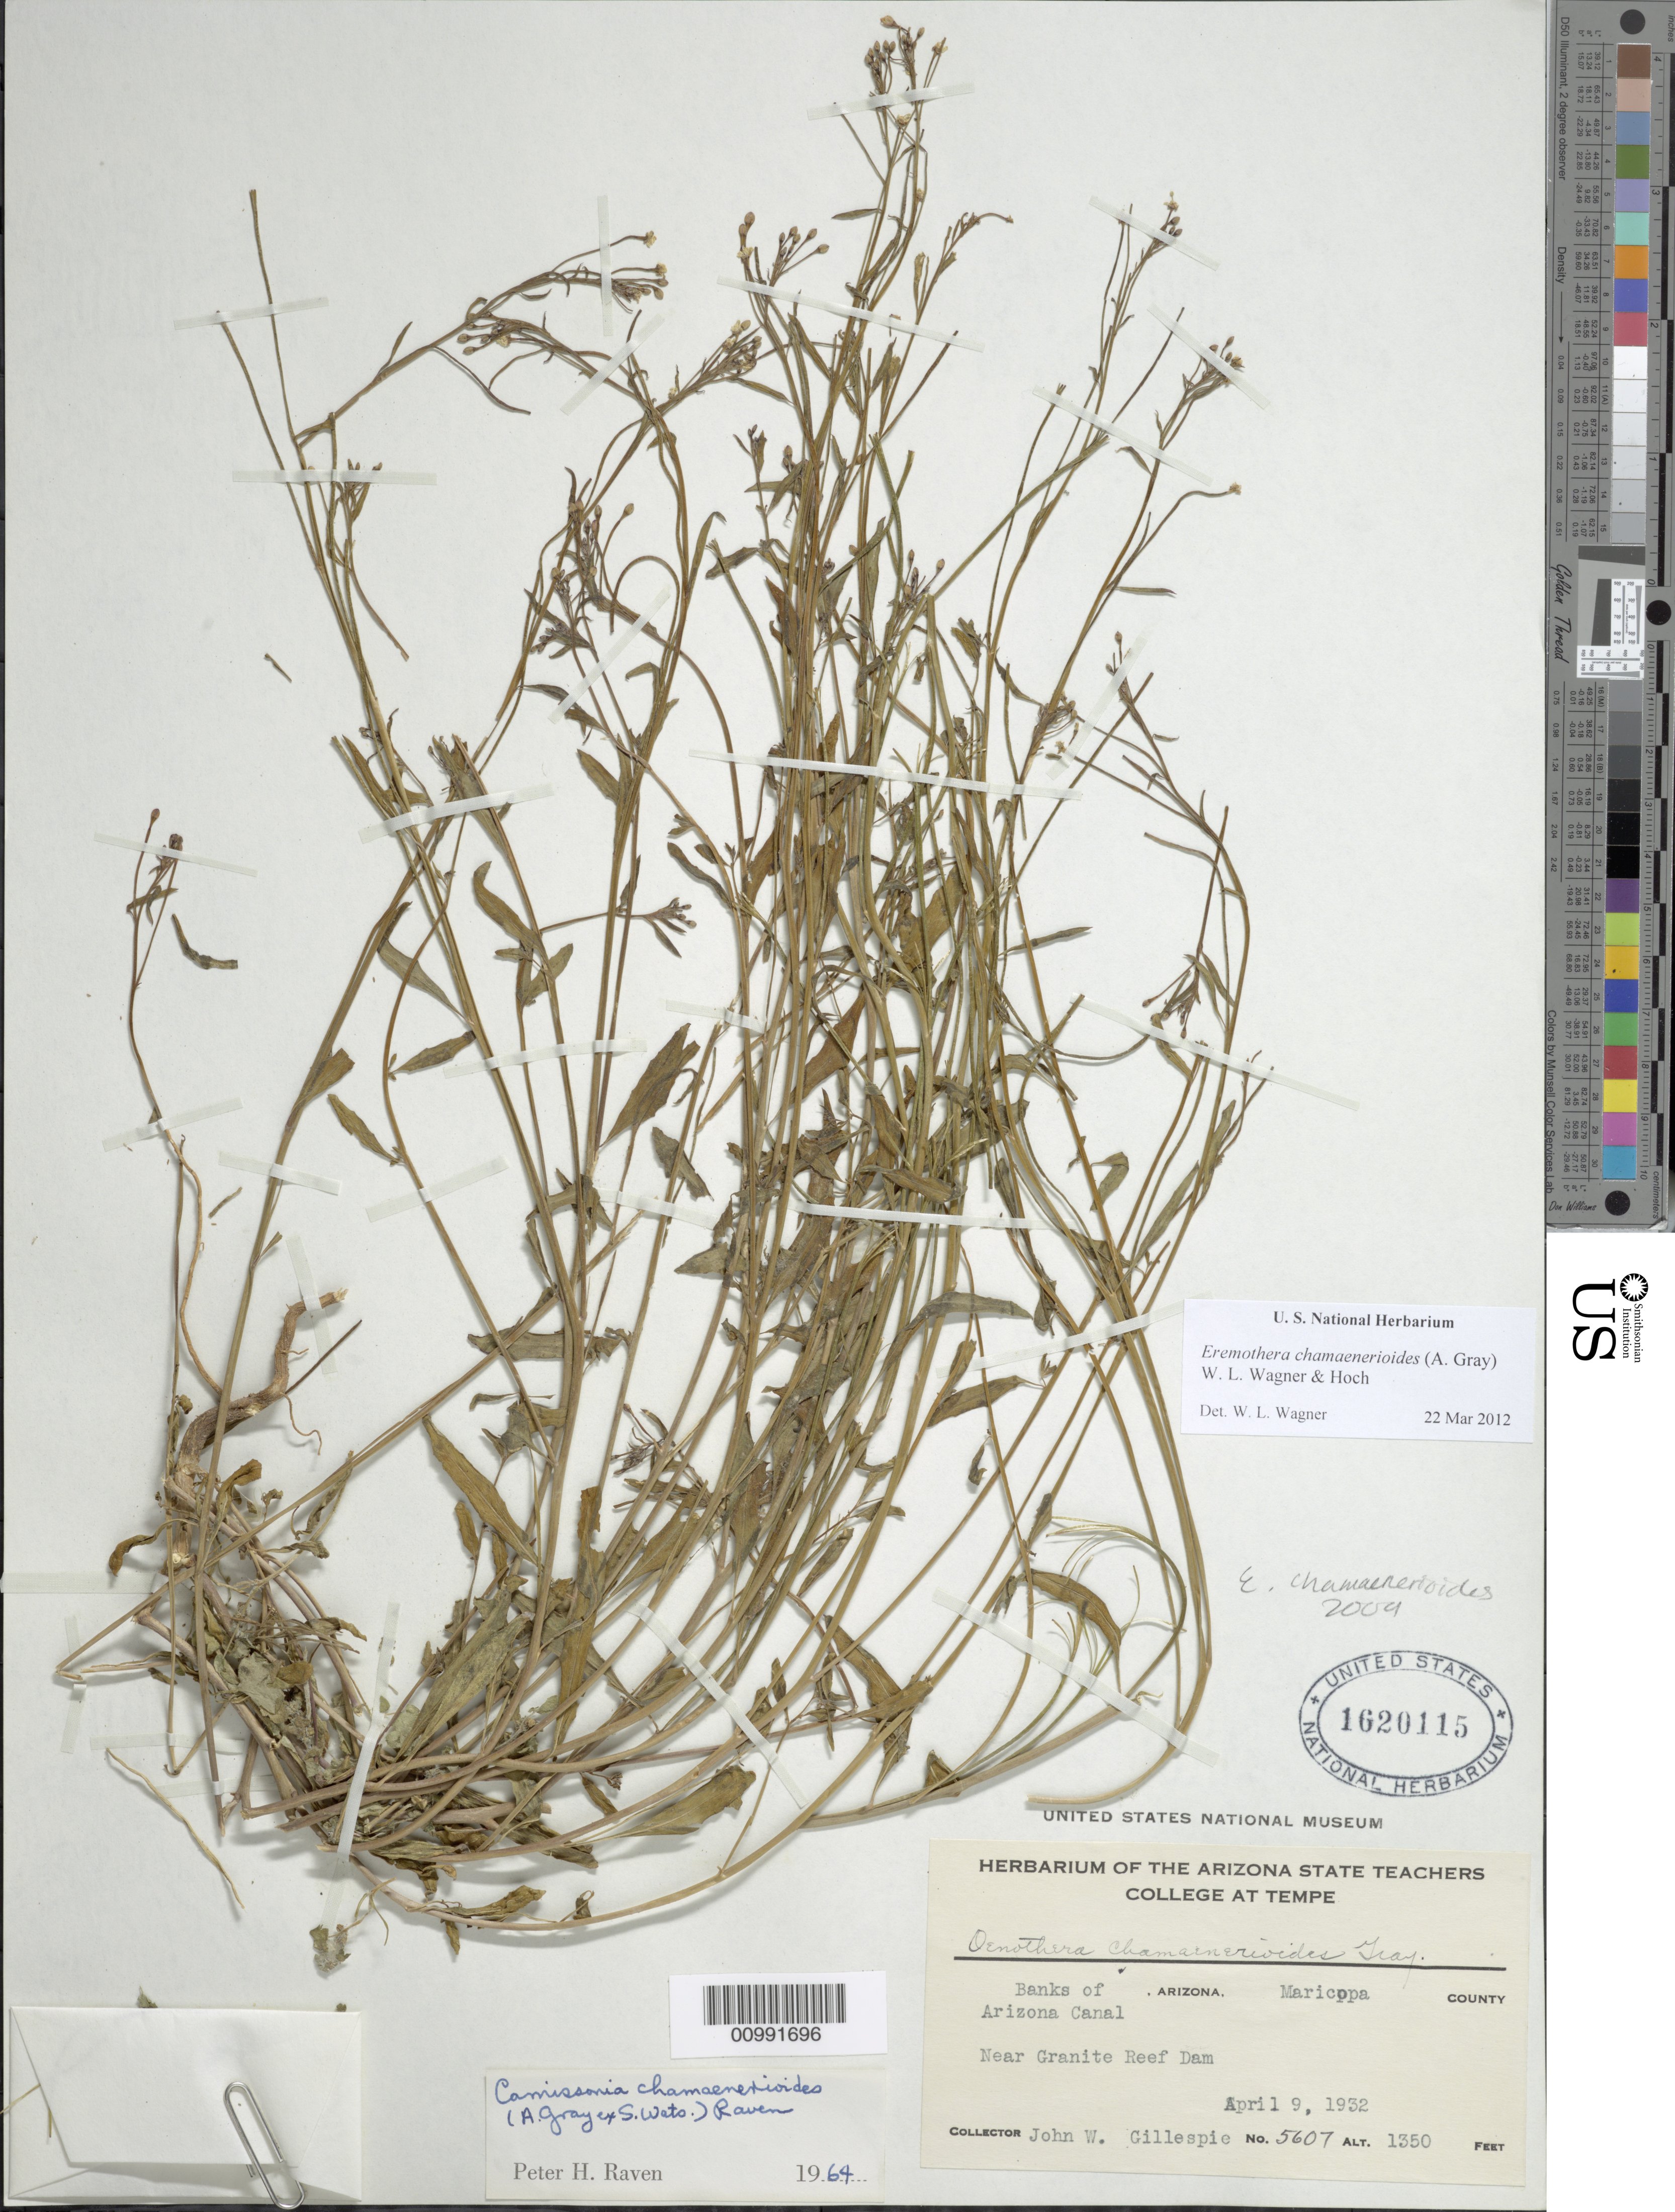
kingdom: Plantae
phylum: Tracheophyta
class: Magnoliopsida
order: Myrtales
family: Onagraceae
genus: Eremothera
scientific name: Eremothera chamaenerioides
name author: (A. Gray) W.L. Wagner & Hoch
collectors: J. W. Gillespie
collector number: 5607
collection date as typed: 09 Apr 1932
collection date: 1932-04-09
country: United States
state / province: Arizona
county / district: Maricopa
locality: Banks of Arizona Canal, near Granite Reef Dam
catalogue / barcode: US 1620115